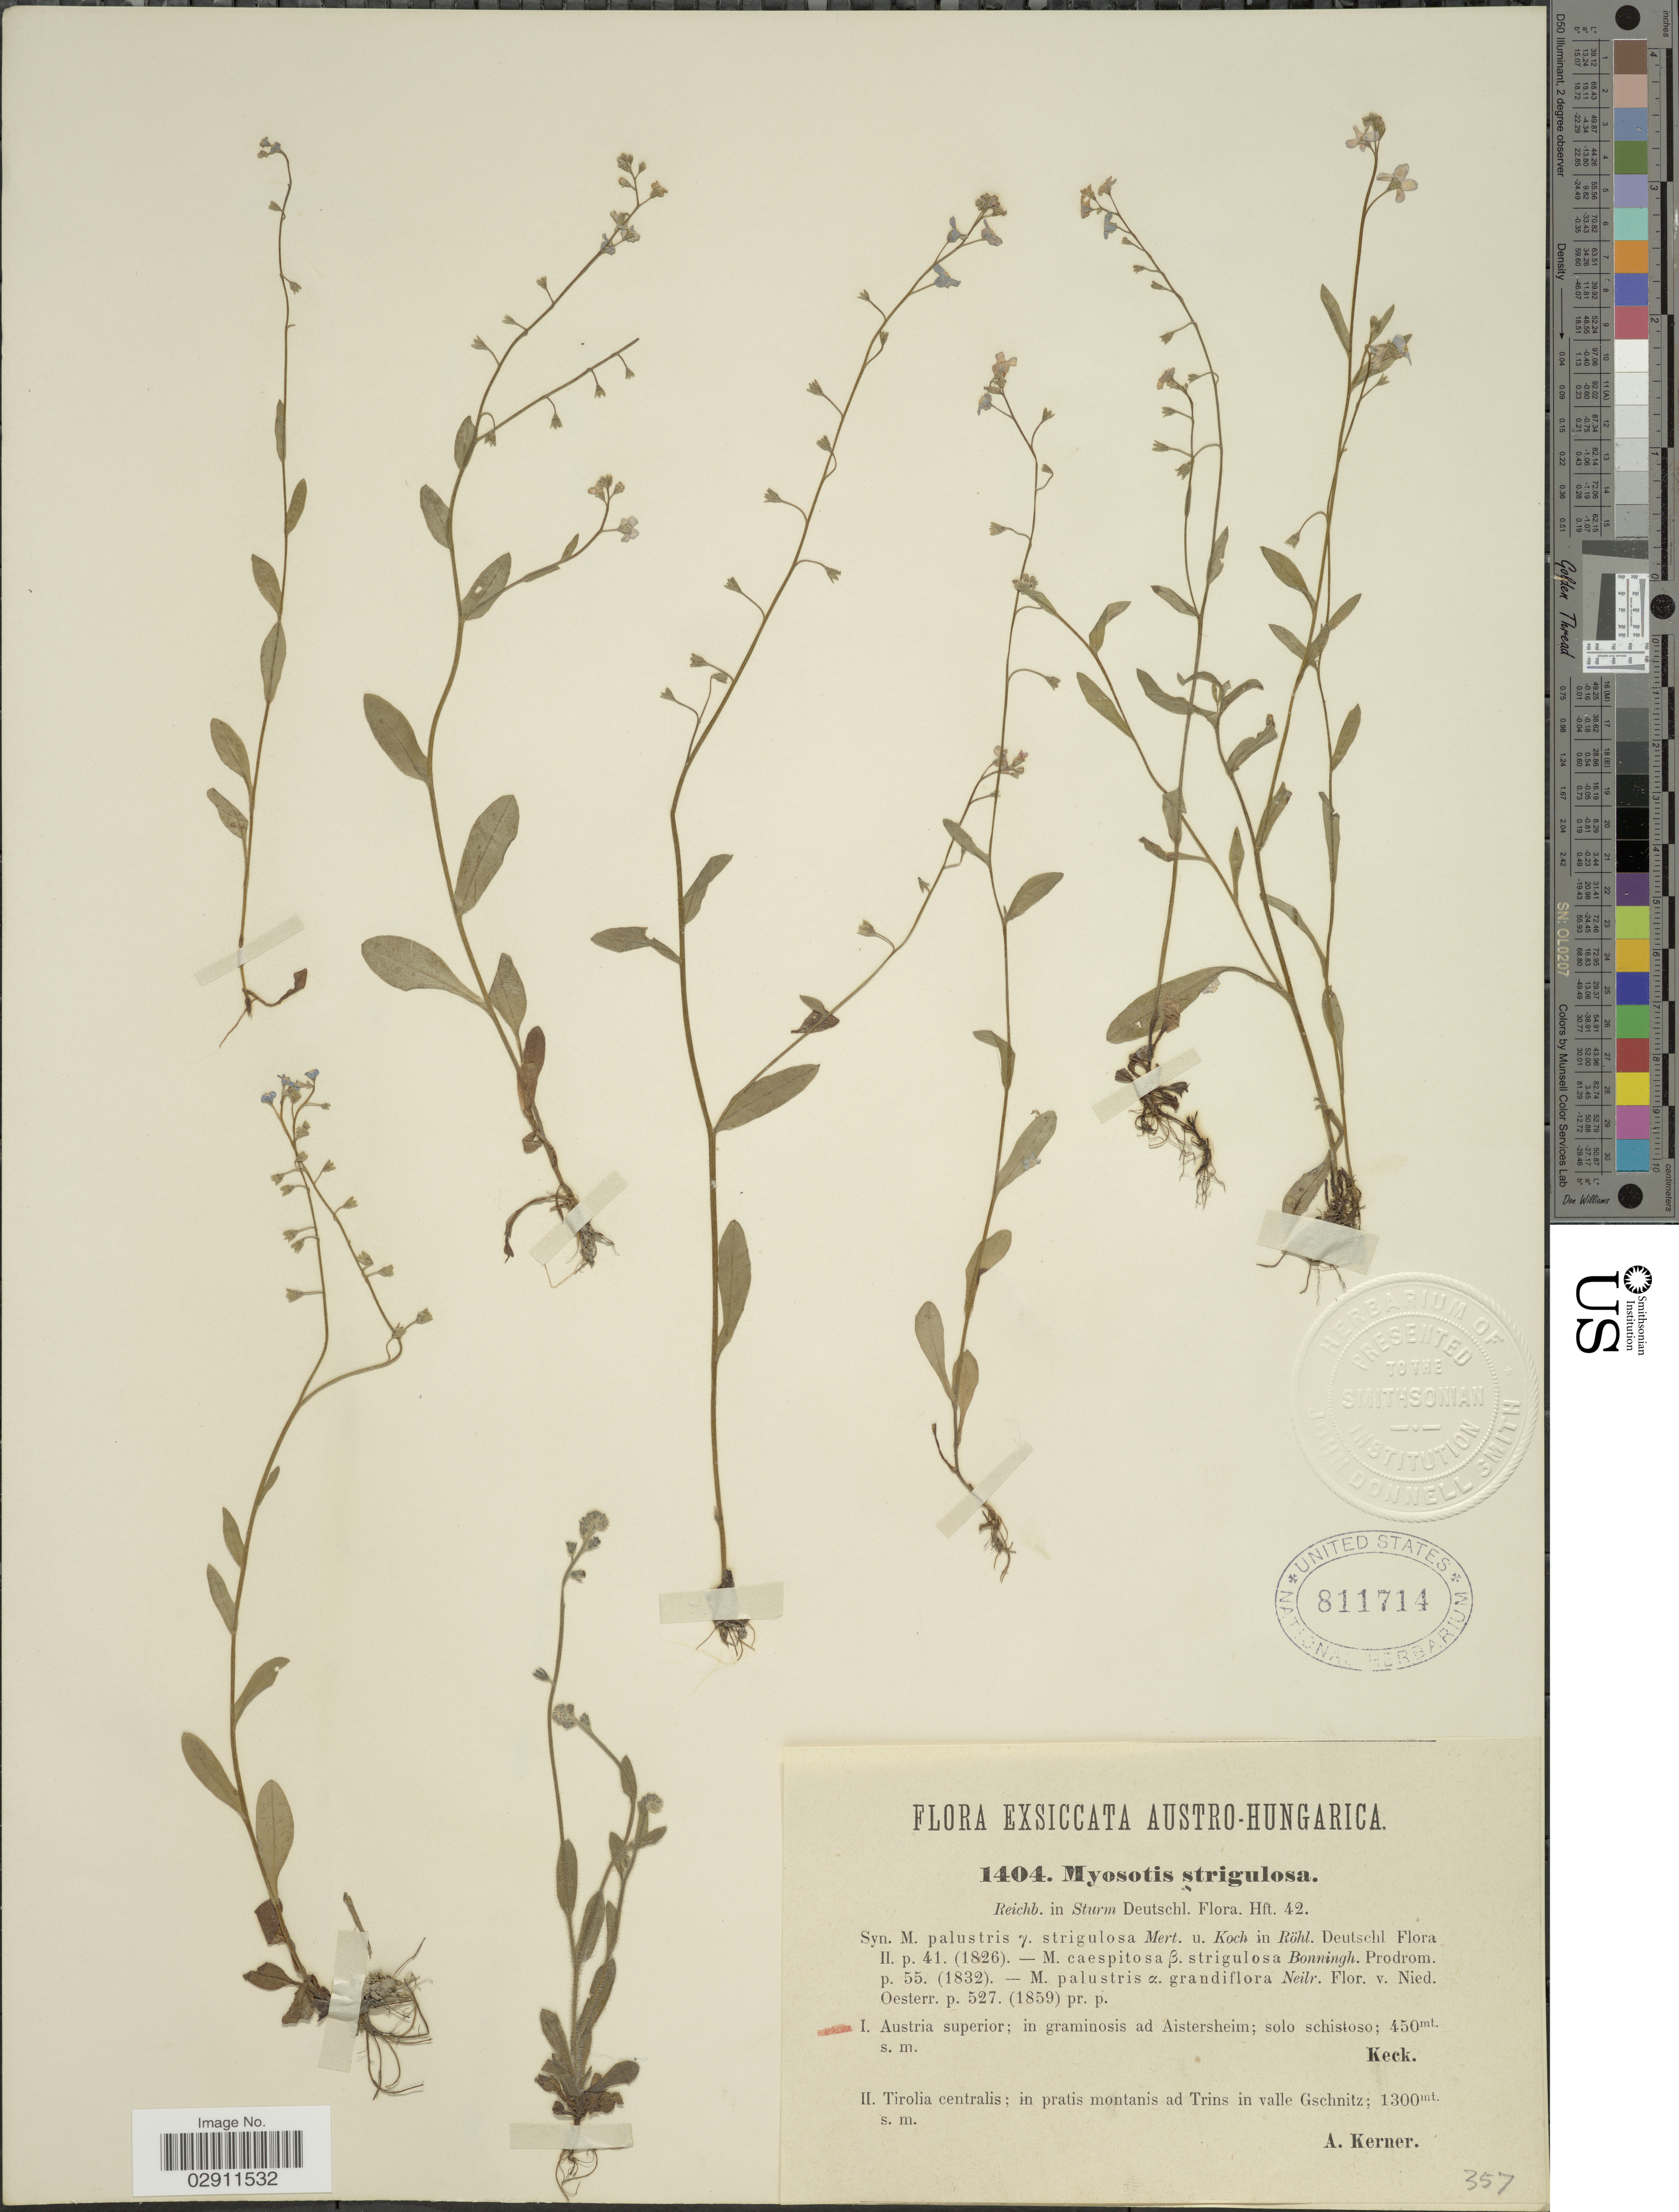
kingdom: Plantae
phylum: Tracheophyta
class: Magnoliopsida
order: Boraginales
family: Boraginaceae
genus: Myosotis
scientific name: Myosotis strigulosa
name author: Rchb.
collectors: -- Keck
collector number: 1404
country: Austria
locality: Austria superior; in graminosis ad Aistersheim; solo schistoso.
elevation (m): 450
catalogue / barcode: US 811714